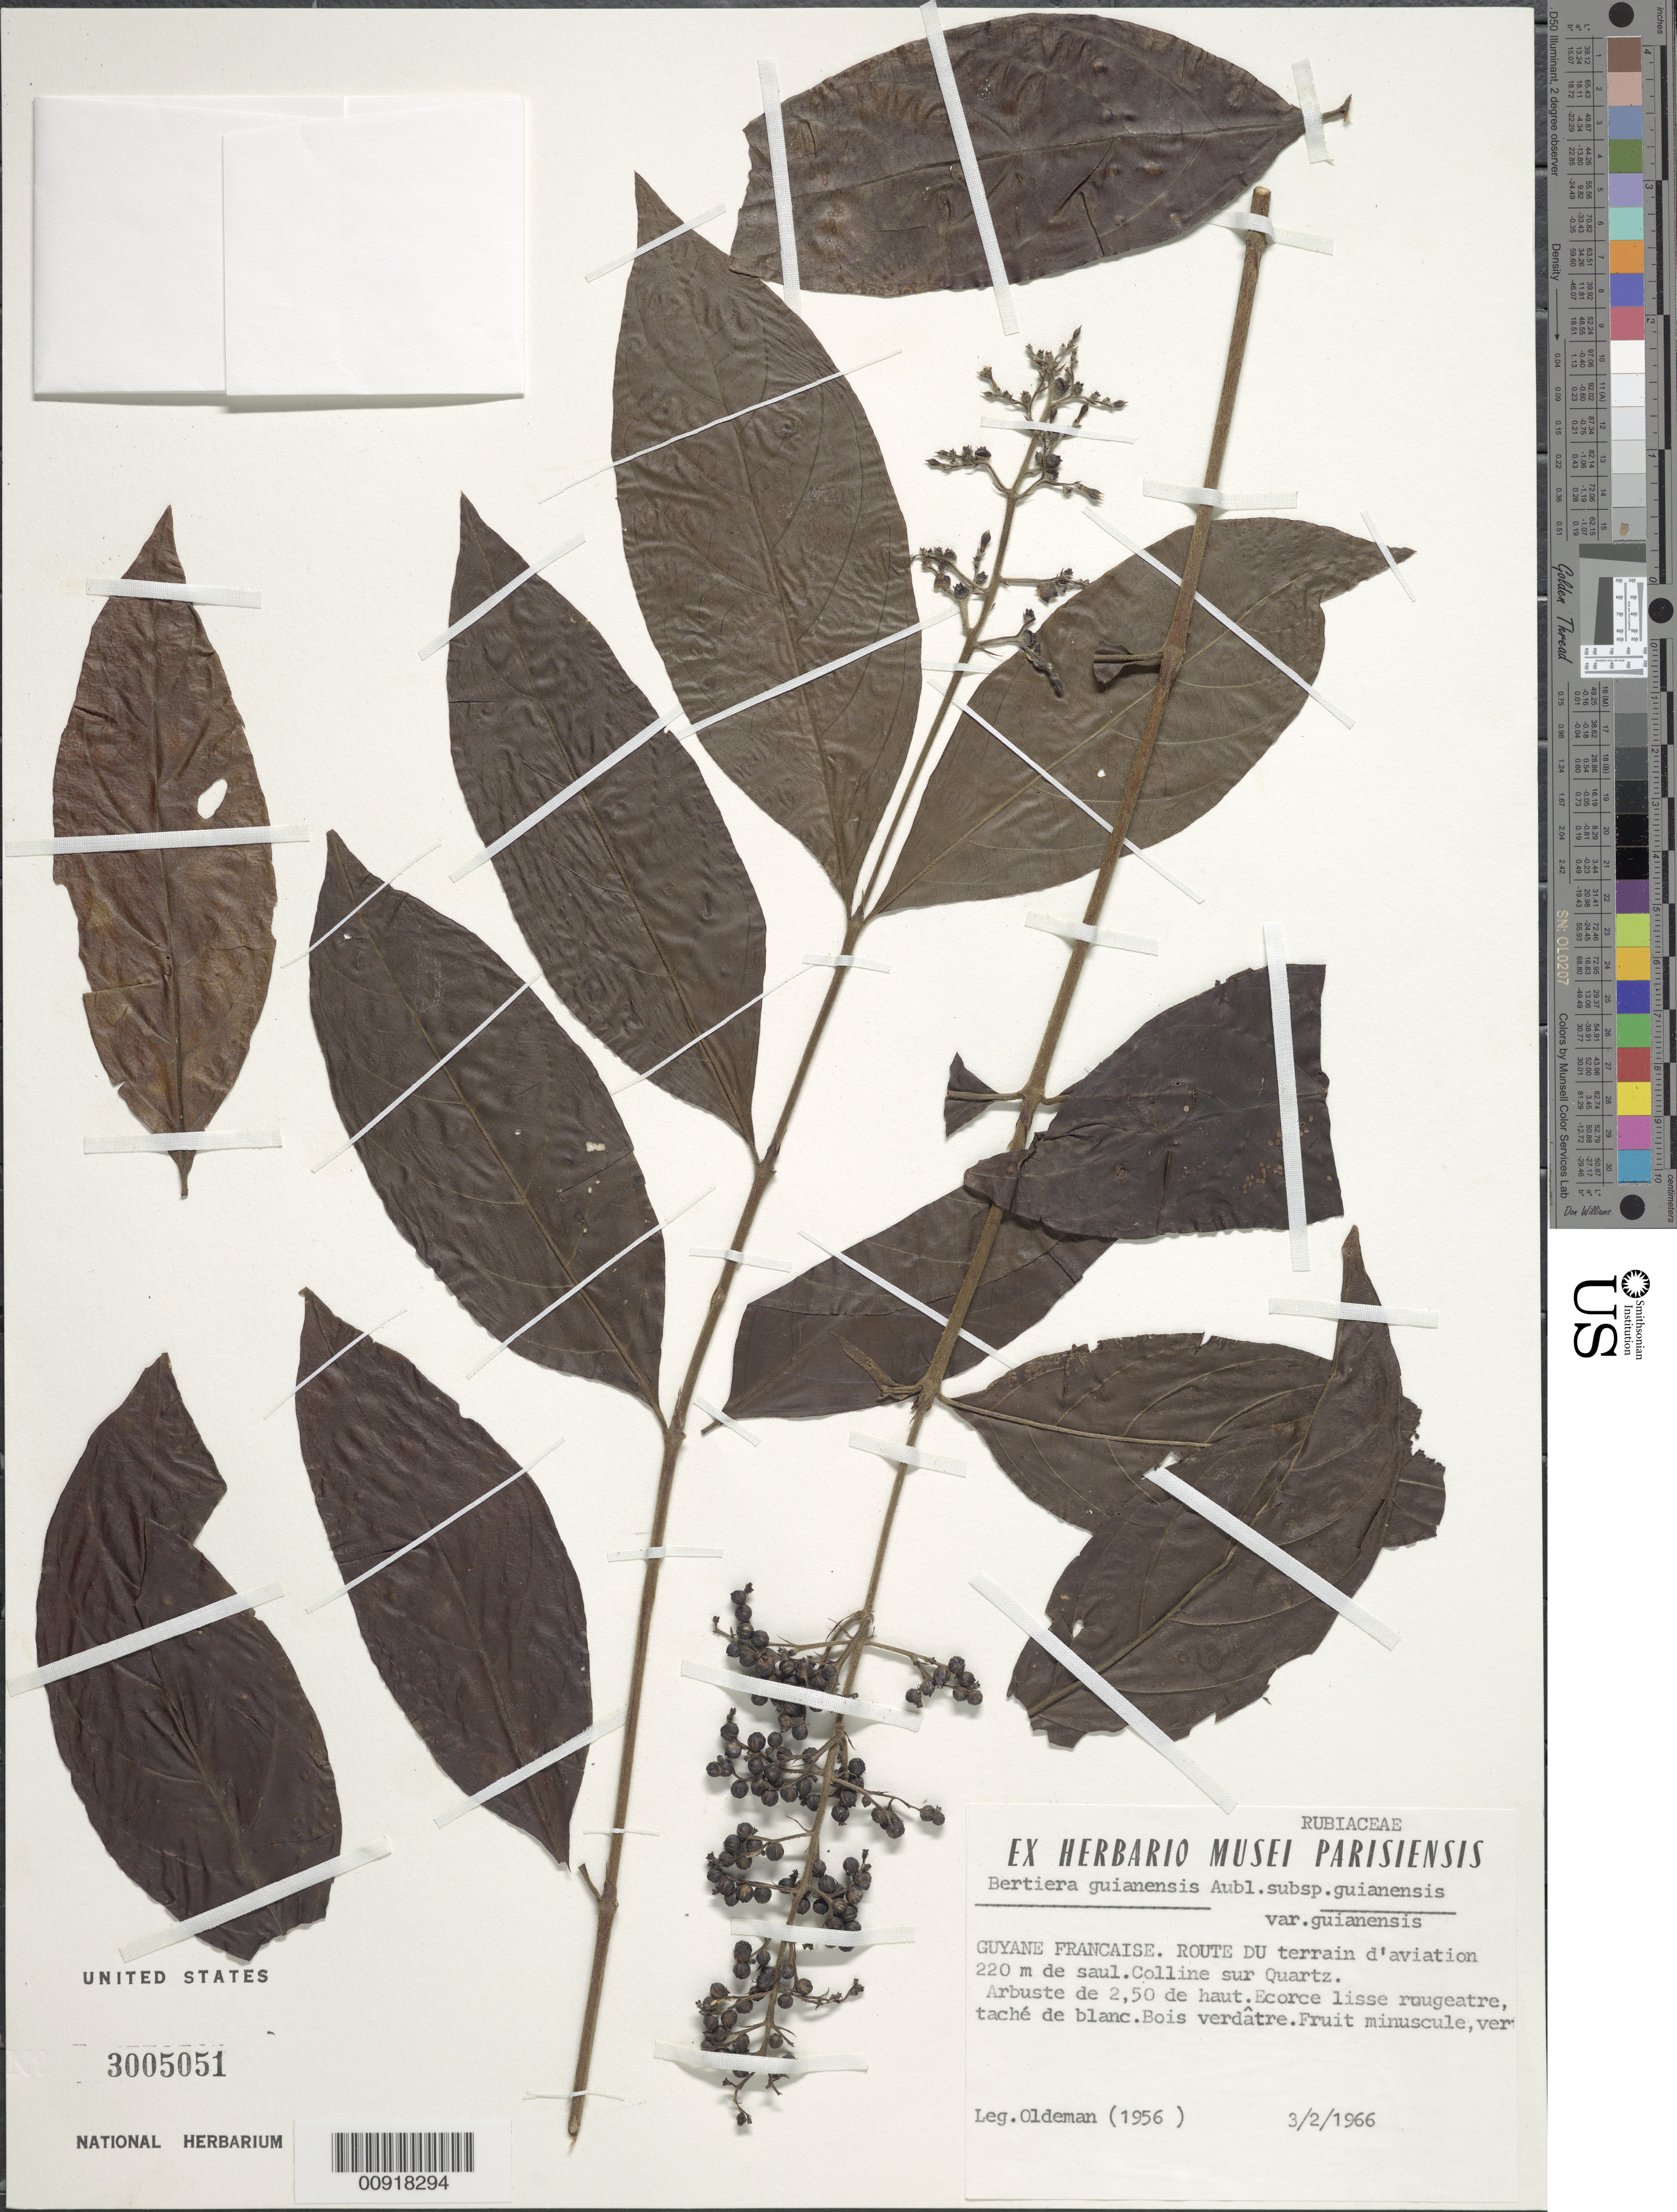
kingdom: Plantae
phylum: Tracheophyta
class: Magnoliopsida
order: Gentianales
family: Rubiaceae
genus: Bertiera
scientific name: Bertiera guianensis subsp. guianensis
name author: Aubl.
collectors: R. Oldeman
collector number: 1956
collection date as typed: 3-Feb-66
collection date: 1966-02-03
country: French Guiana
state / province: Saint-Laurent-du-Maroni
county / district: Saül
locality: Saül, route du terrain d'aviation, 220 m de Saül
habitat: Colline sur quartz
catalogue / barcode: US 3005051